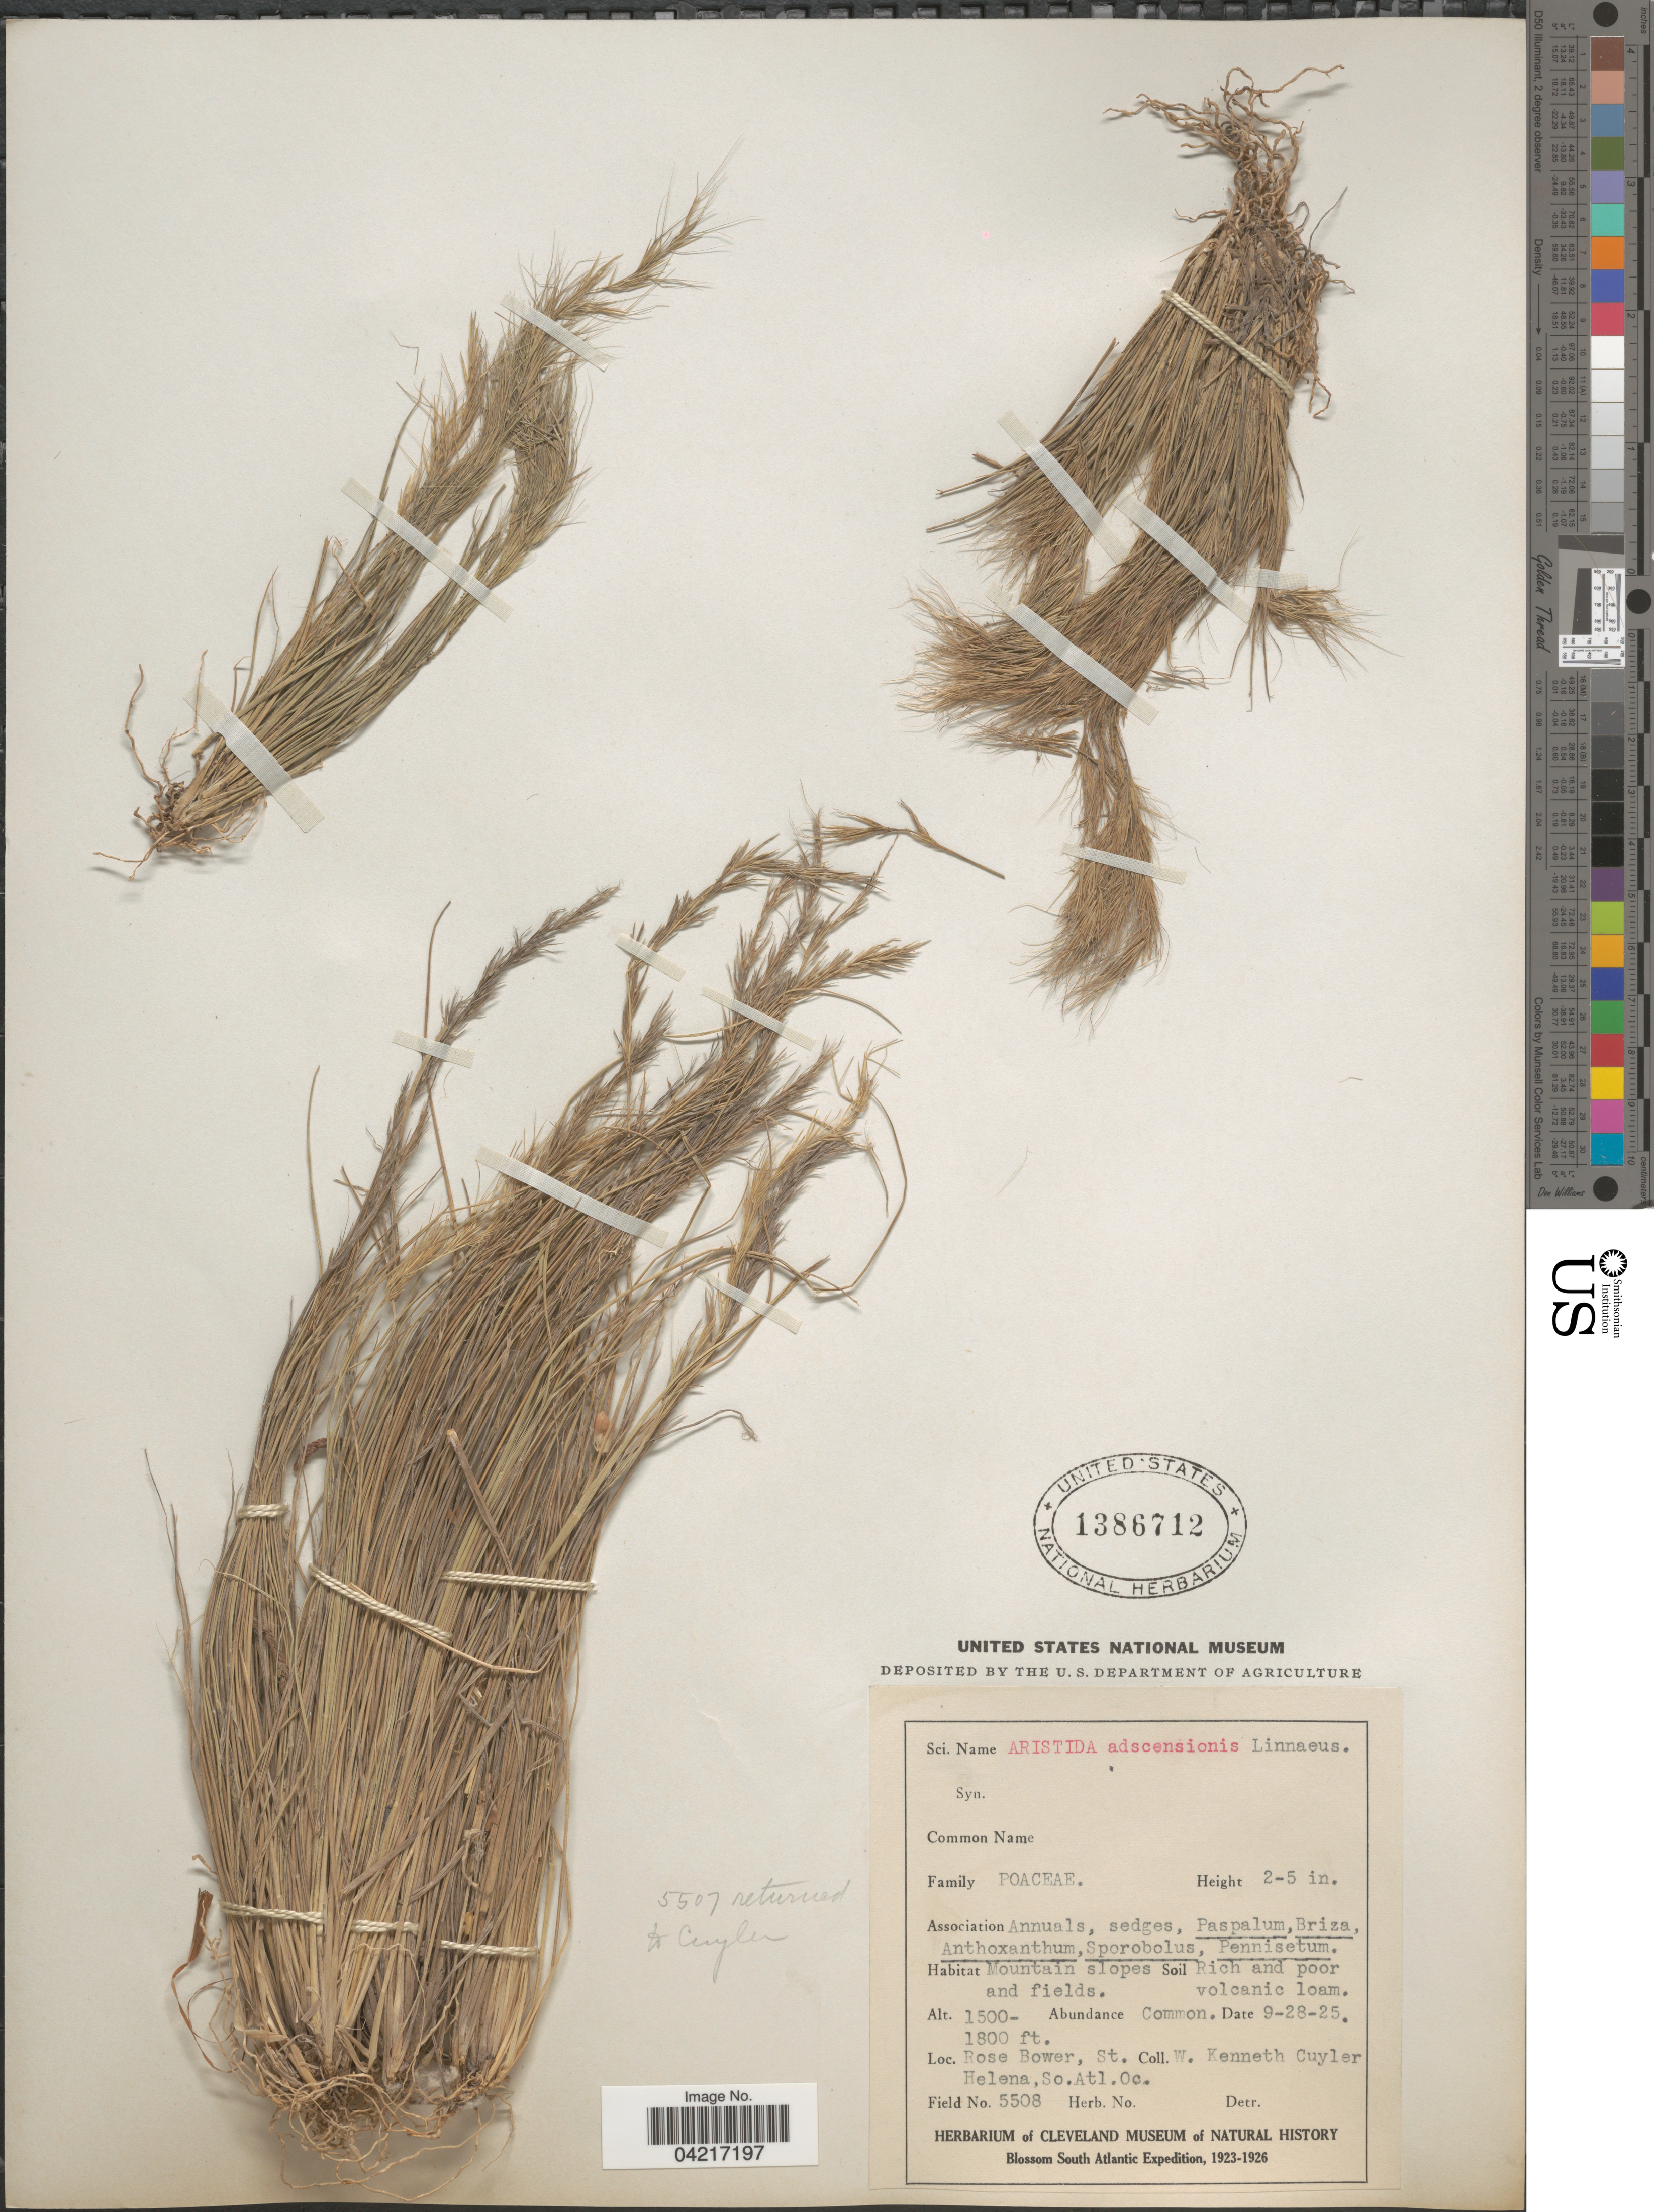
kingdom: Plantae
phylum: Tracheophyta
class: Liliopsida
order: Poales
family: Poaceae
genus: Aristida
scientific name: Aristida adscensionis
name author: L.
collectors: W. Cuyler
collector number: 5508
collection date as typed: Transcribed d/m/y: 28/9/25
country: St. Helena Islands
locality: Rose Bower, St. Helena, So. Atl. Oc. Blossom South Atlantic Expedition, 1923-1926.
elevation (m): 457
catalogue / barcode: US 1386712